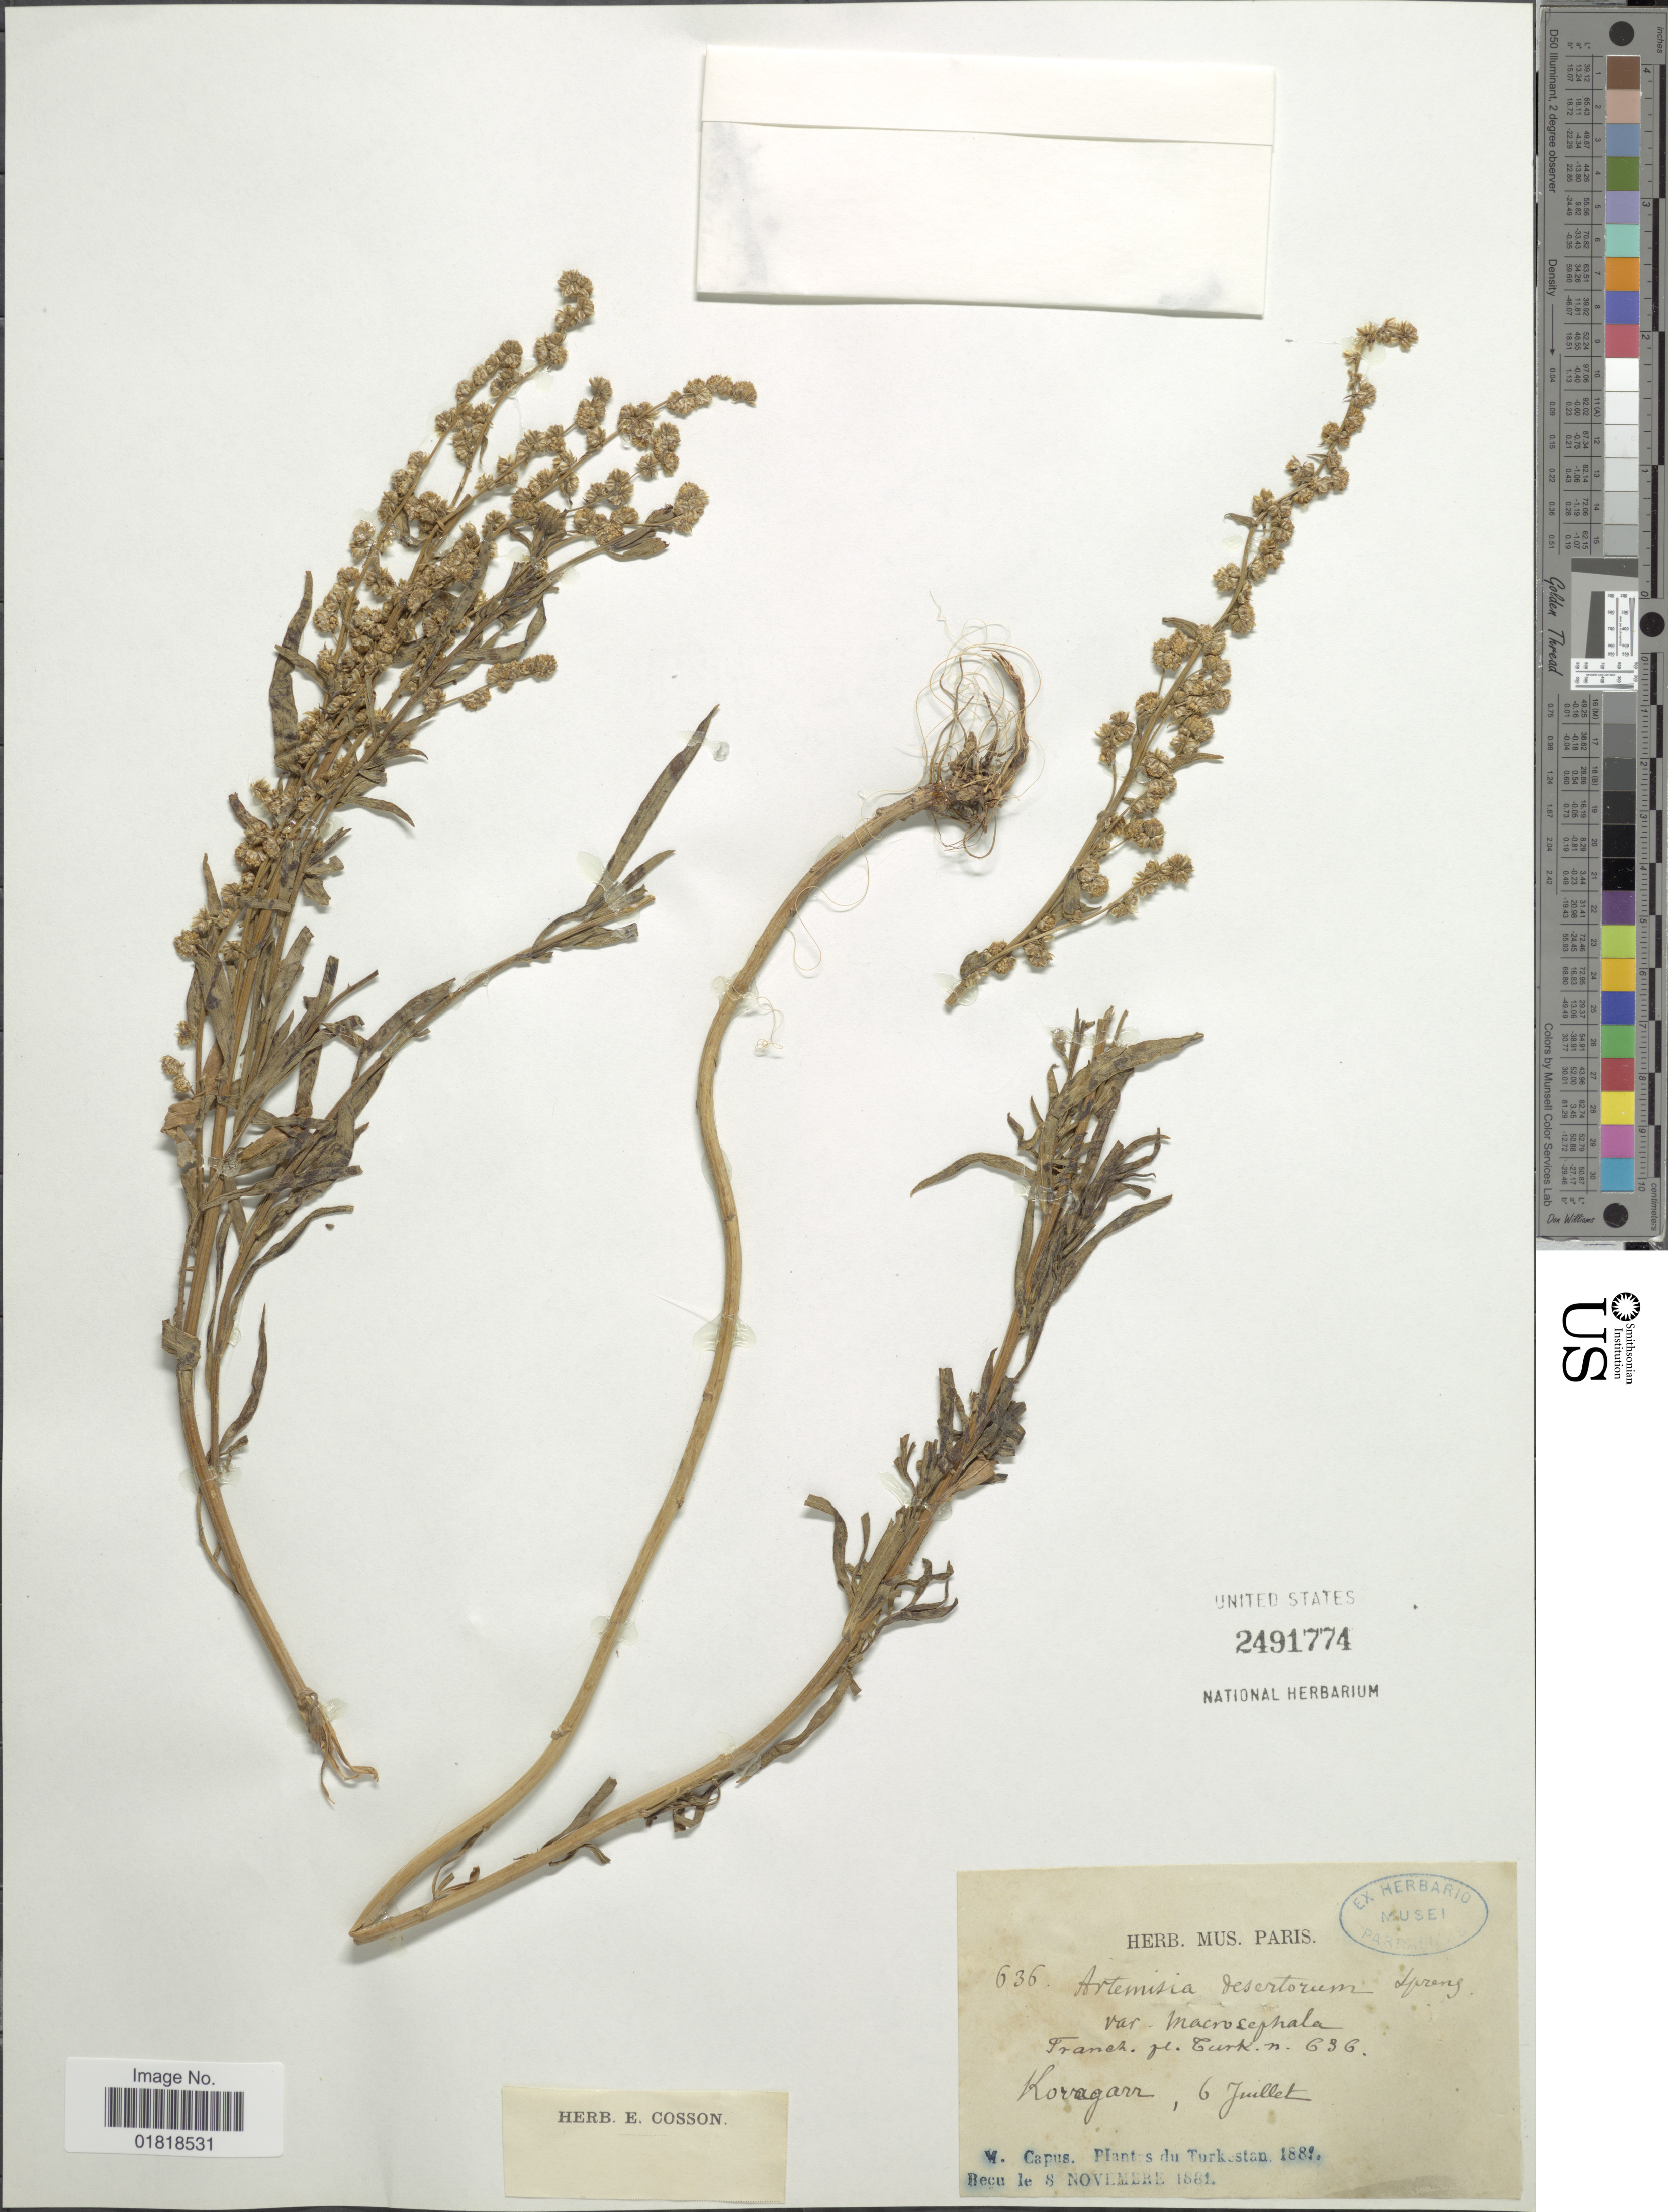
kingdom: Plantae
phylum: Tracheophyta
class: Magnoliopsida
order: Asterales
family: Asteraceae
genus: Artemisia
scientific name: Artemisia desertorum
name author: Spreng.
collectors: M. Capus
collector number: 636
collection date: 1889-07-06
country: Kazakhstan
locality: Koragarr, Turkestan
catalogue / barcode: US 2491774